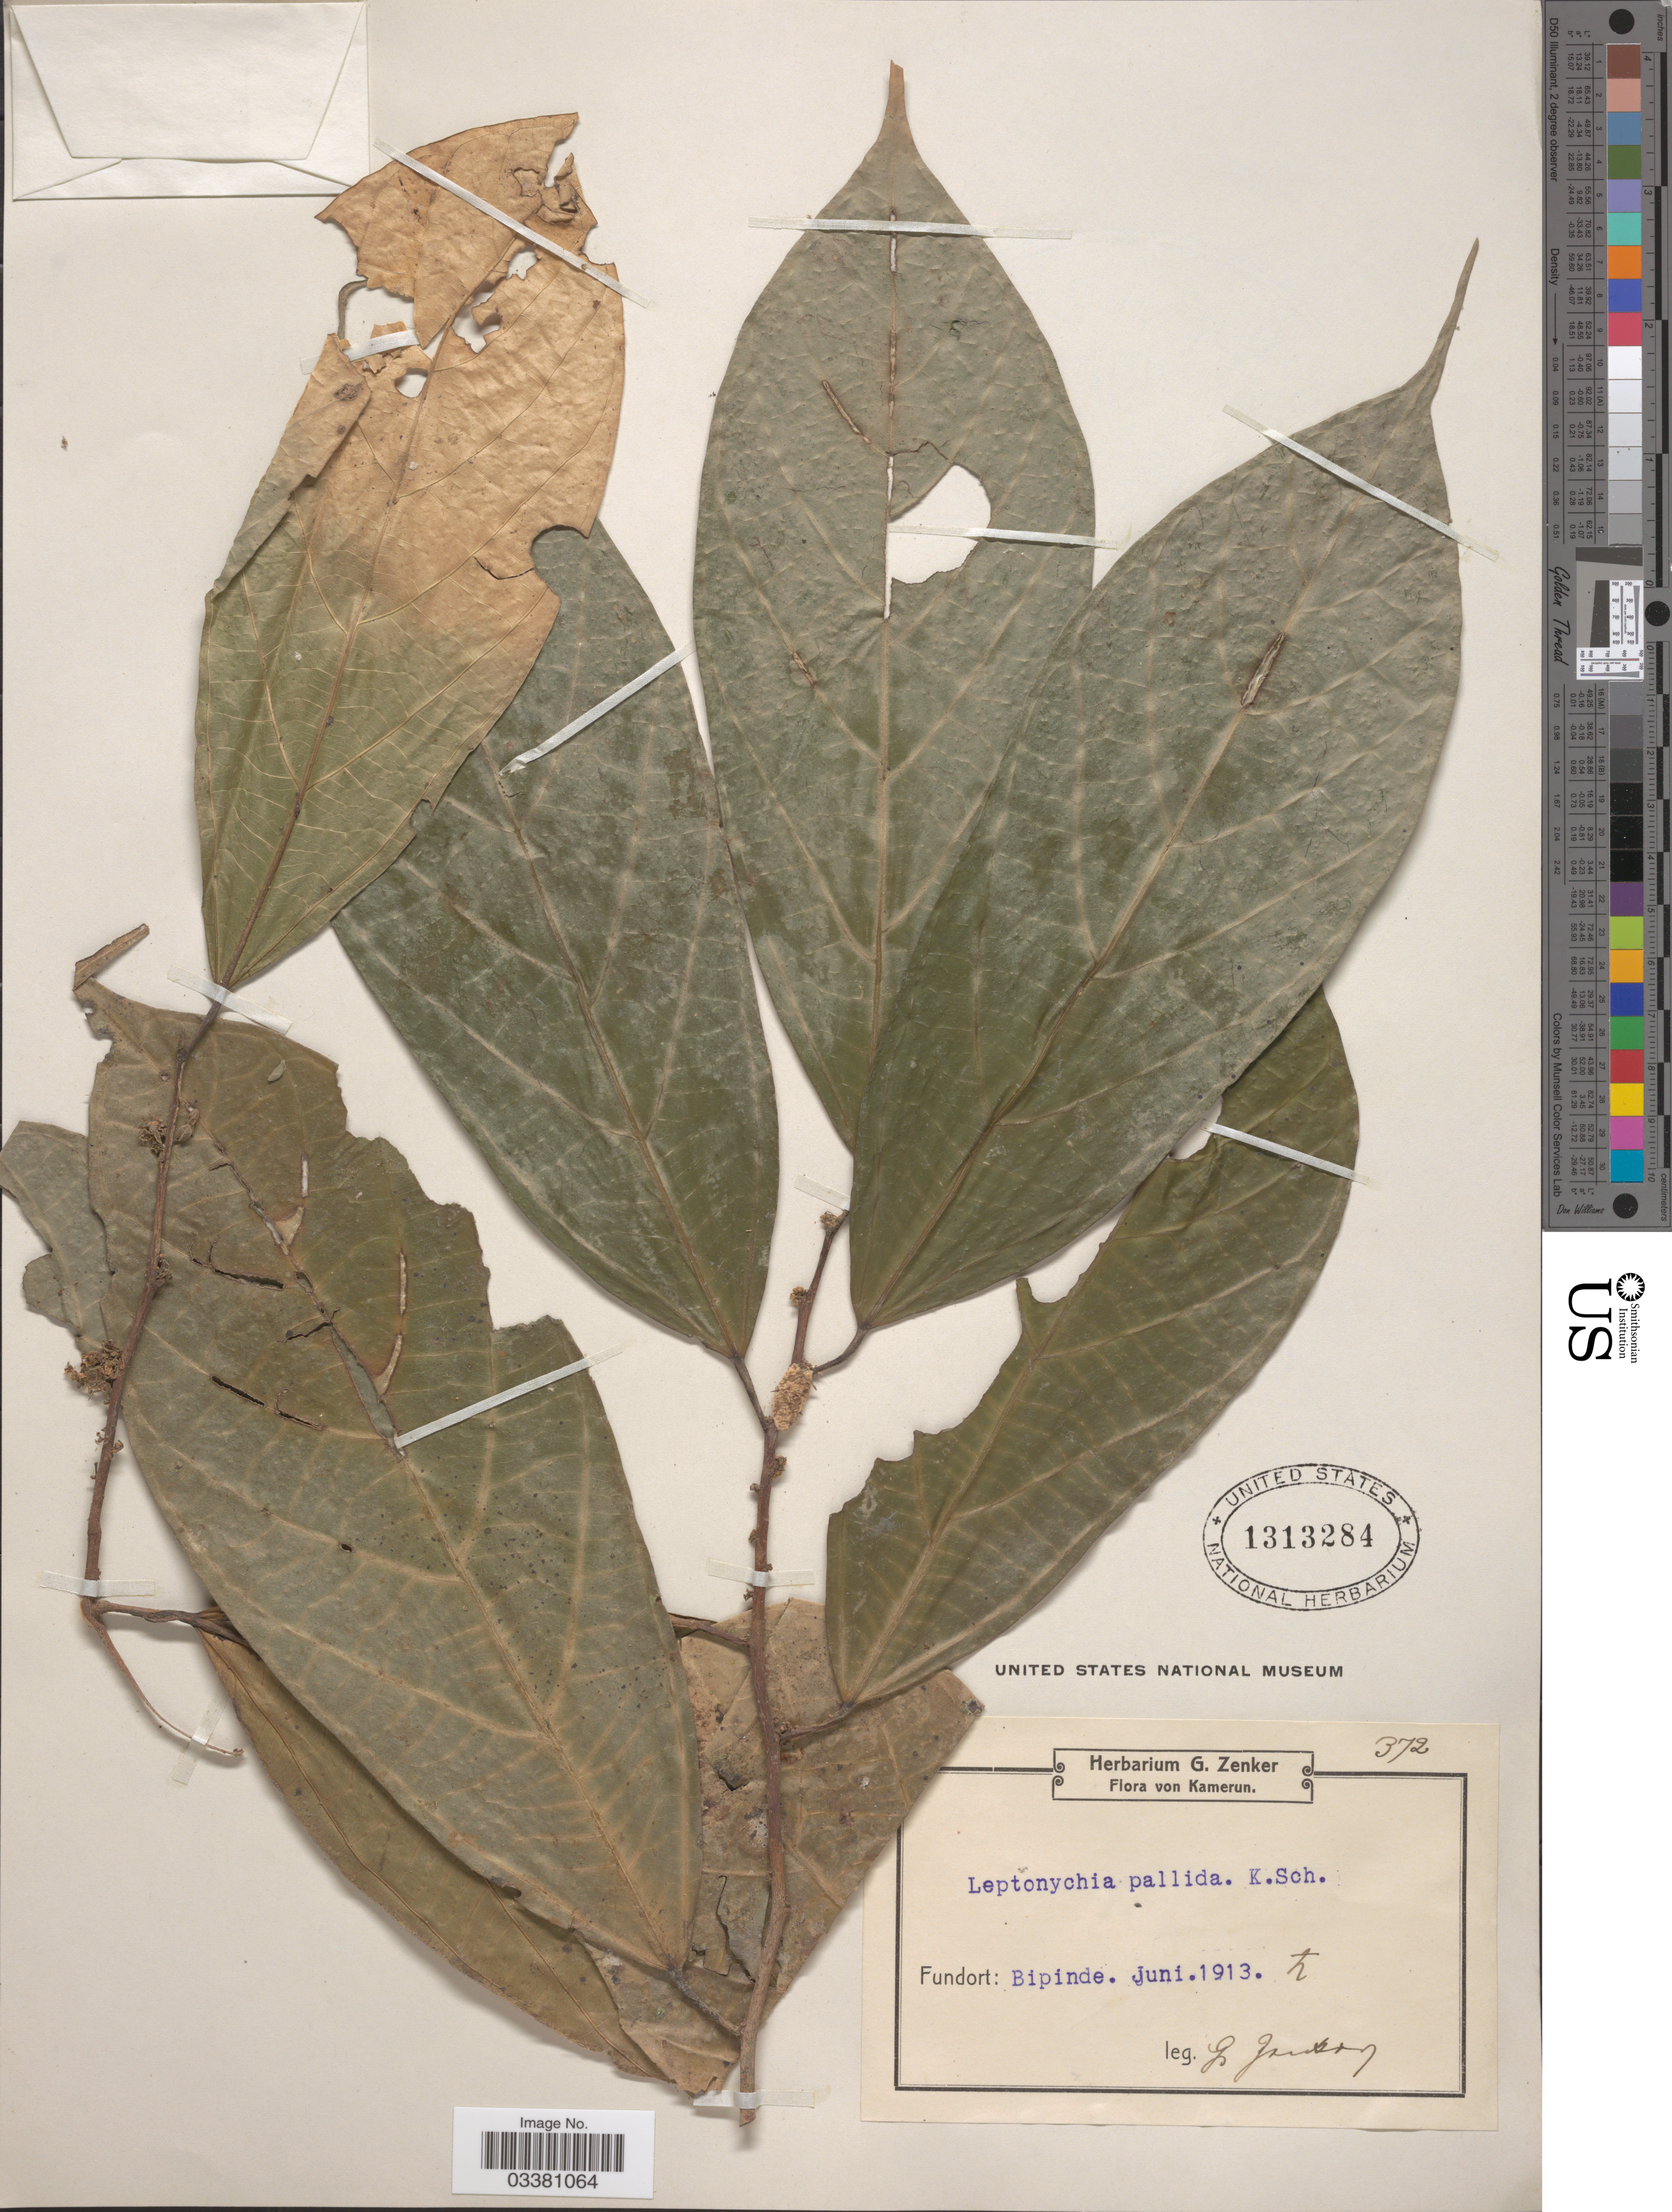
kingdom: Plantae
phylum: Tracheophyta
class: Magnoliopsida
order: Malvales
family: Malvaceae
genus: Leptonychia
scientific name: Leptonychia pallida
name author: K. Schum.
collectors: G. A. Zenker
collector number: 372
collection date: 1913-06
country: Cameroon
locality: Kamerun. Bipinde.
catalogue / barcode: US 1313284